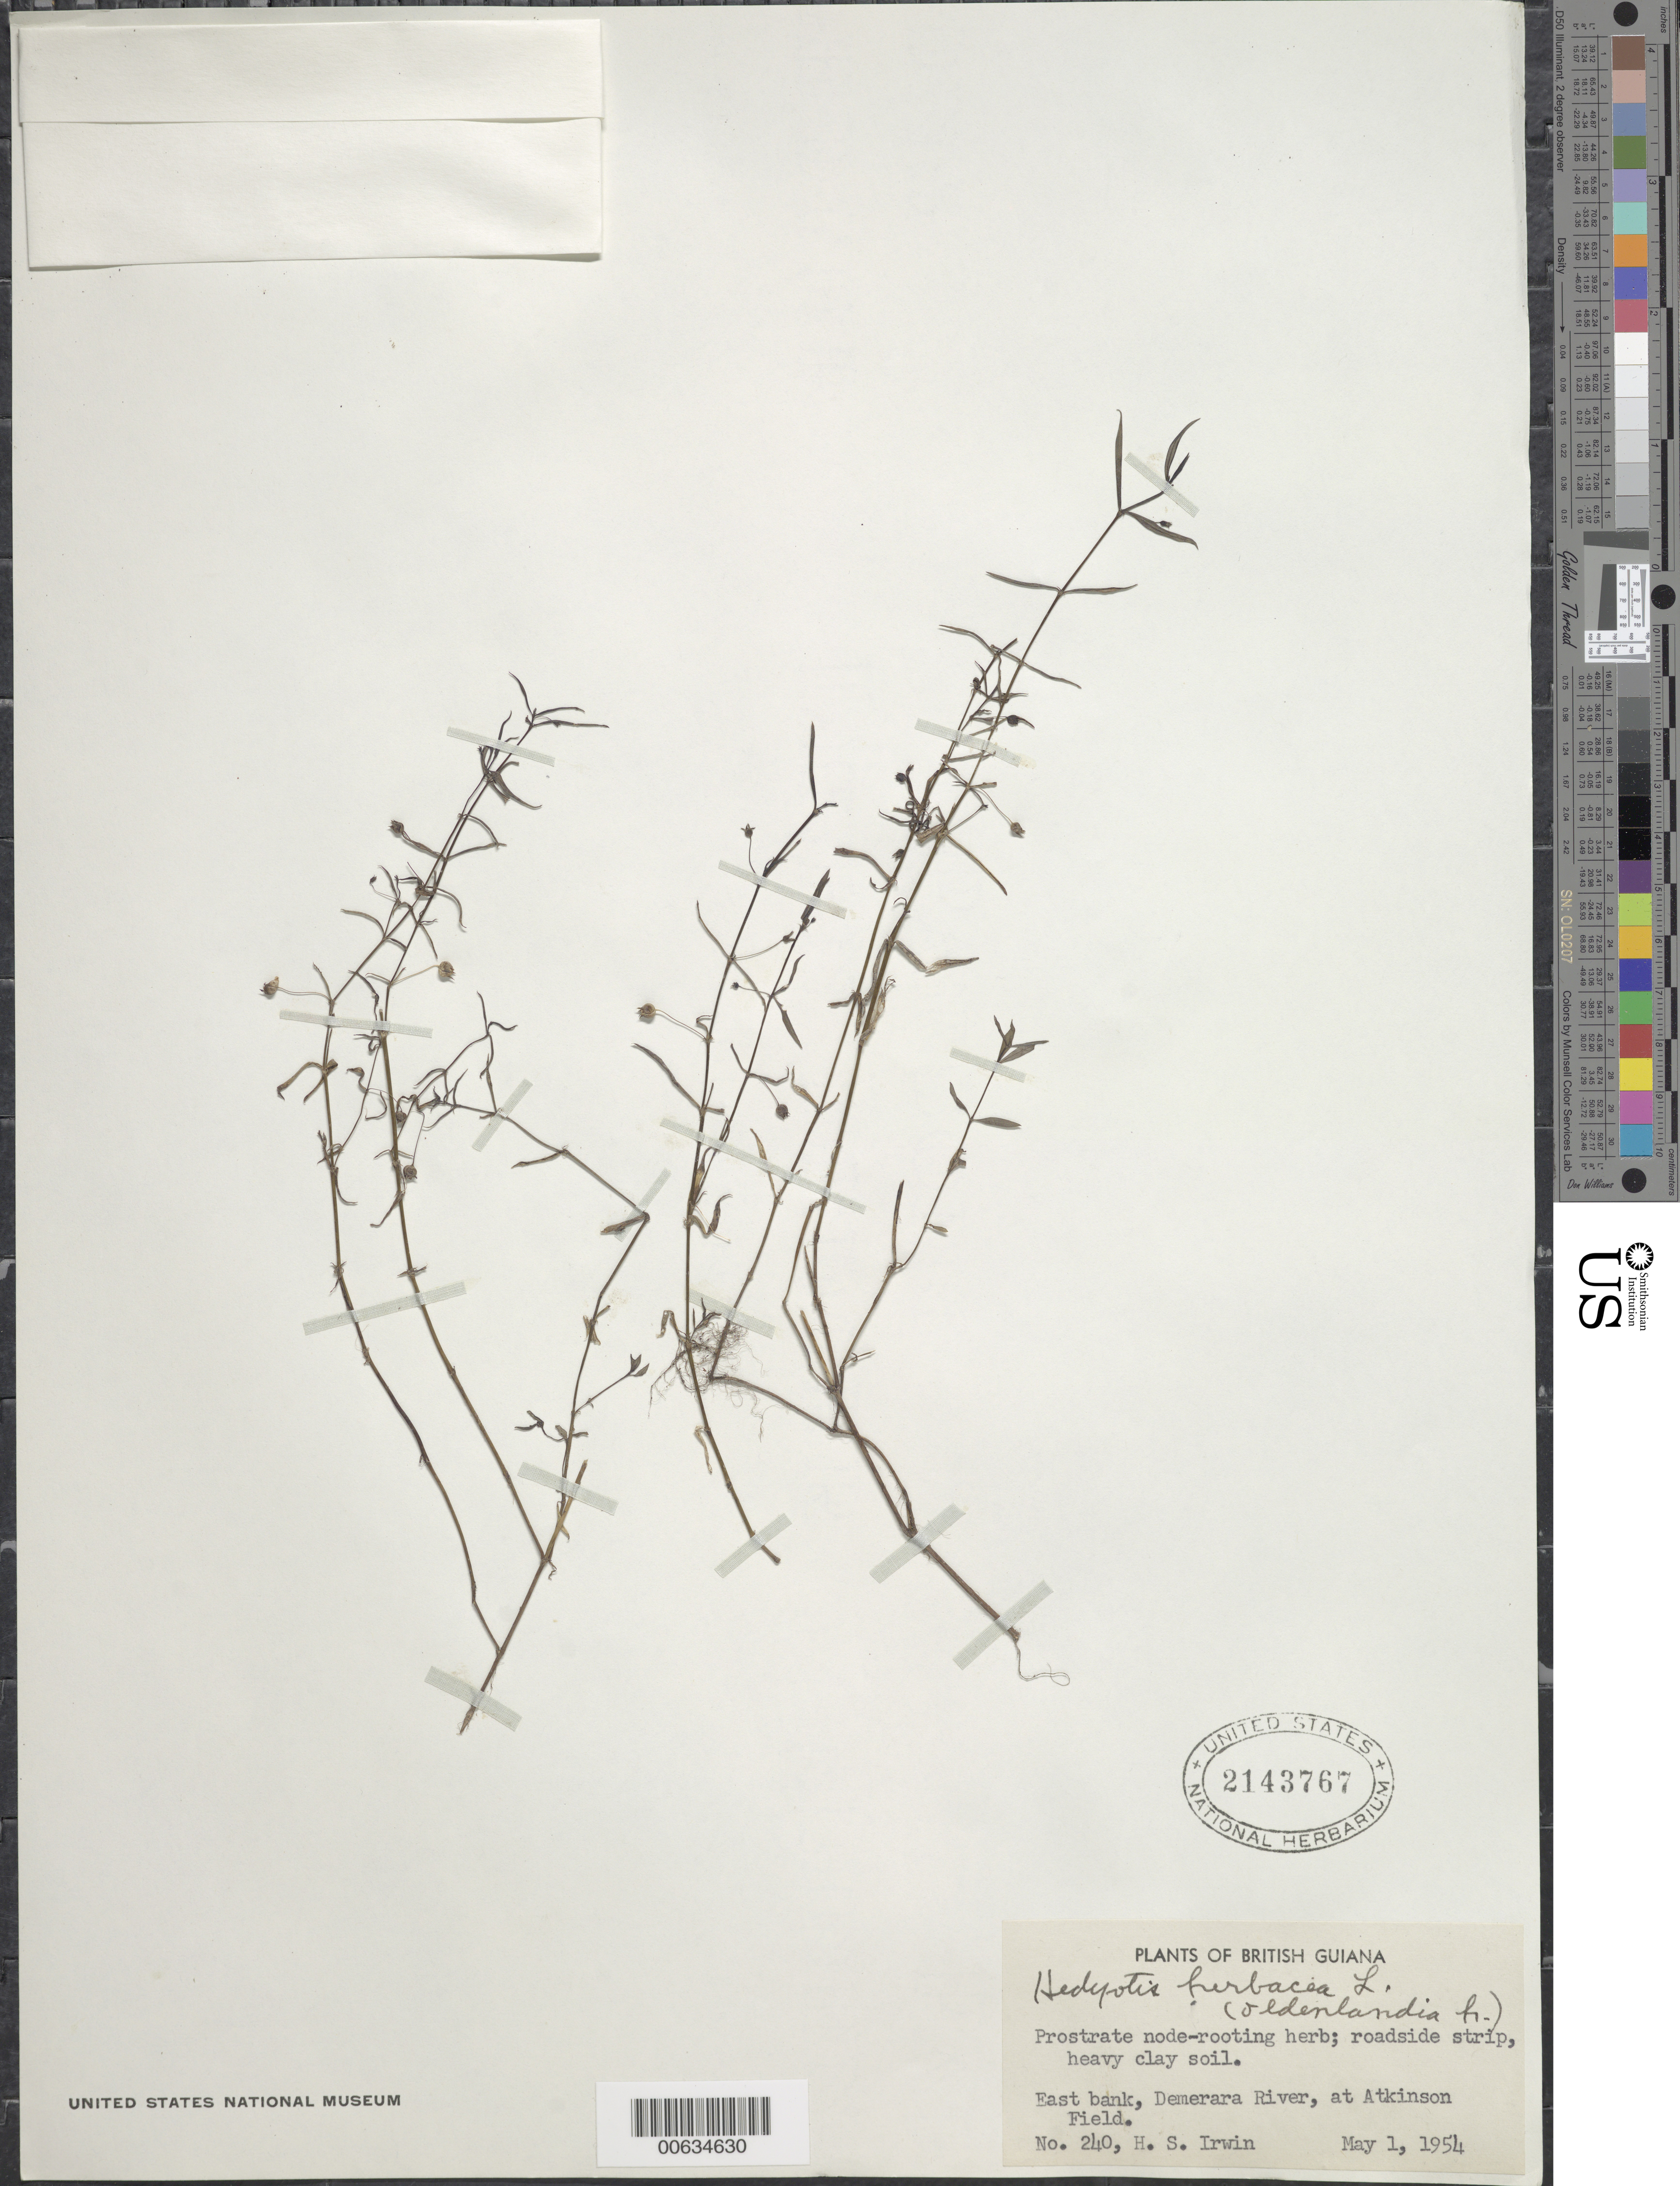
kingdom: Plantae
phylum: Tracheophyta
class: Magnoliopsida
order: Gentianales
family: Rubiaceae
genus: Oldenlandia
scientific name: Oldenlandia herbacea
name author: (L.) Roxb.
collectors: H. Irwin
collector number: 240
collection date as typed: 1-May-54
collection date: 1954-05-01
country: Guyana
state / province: Demerara-Mahaica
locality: Atkinson Field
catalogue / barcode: US 2143767